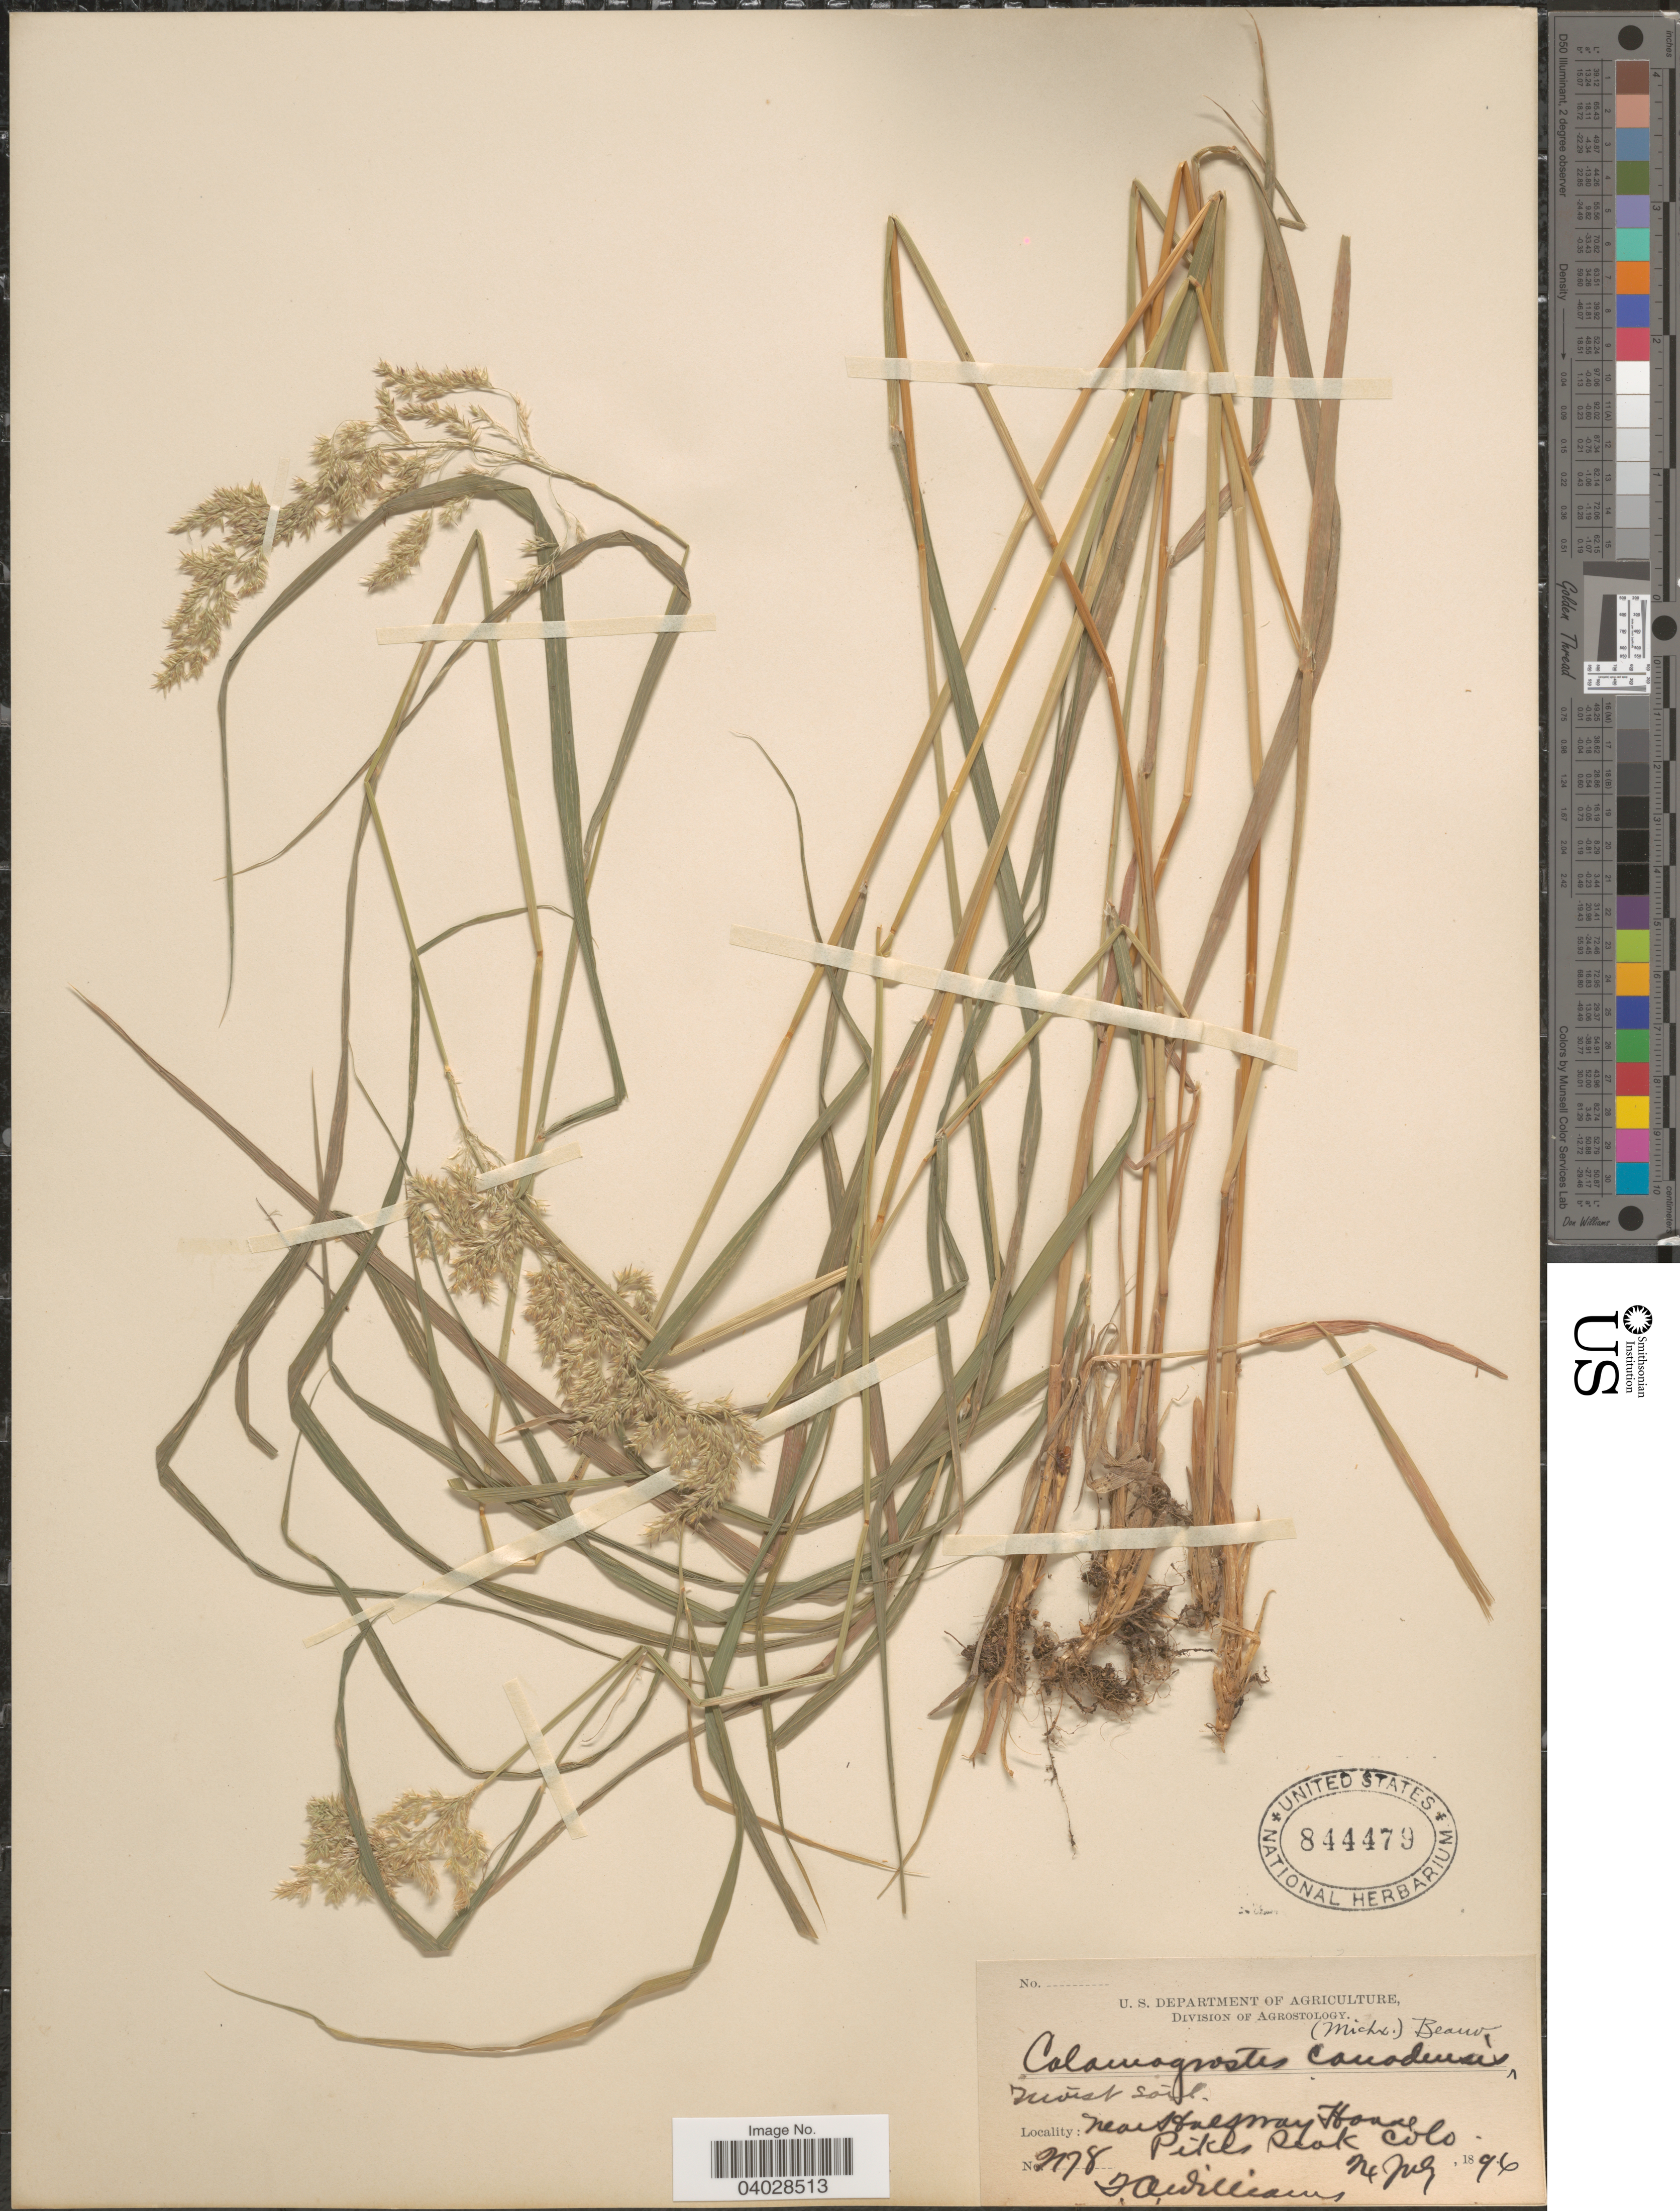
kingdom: Plantae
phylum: Tracheophyta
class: Liliopsida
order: Poales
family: Poaceae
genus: Calamagrostis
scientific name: Calamagrostis canadensis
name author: (Michx.) P. Beauv.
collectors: T. Williams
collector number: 2178*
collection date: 1896-07-24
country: United States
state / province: Colorado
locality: Near Halfway House, Pikes Peak.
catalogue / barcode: US 844479